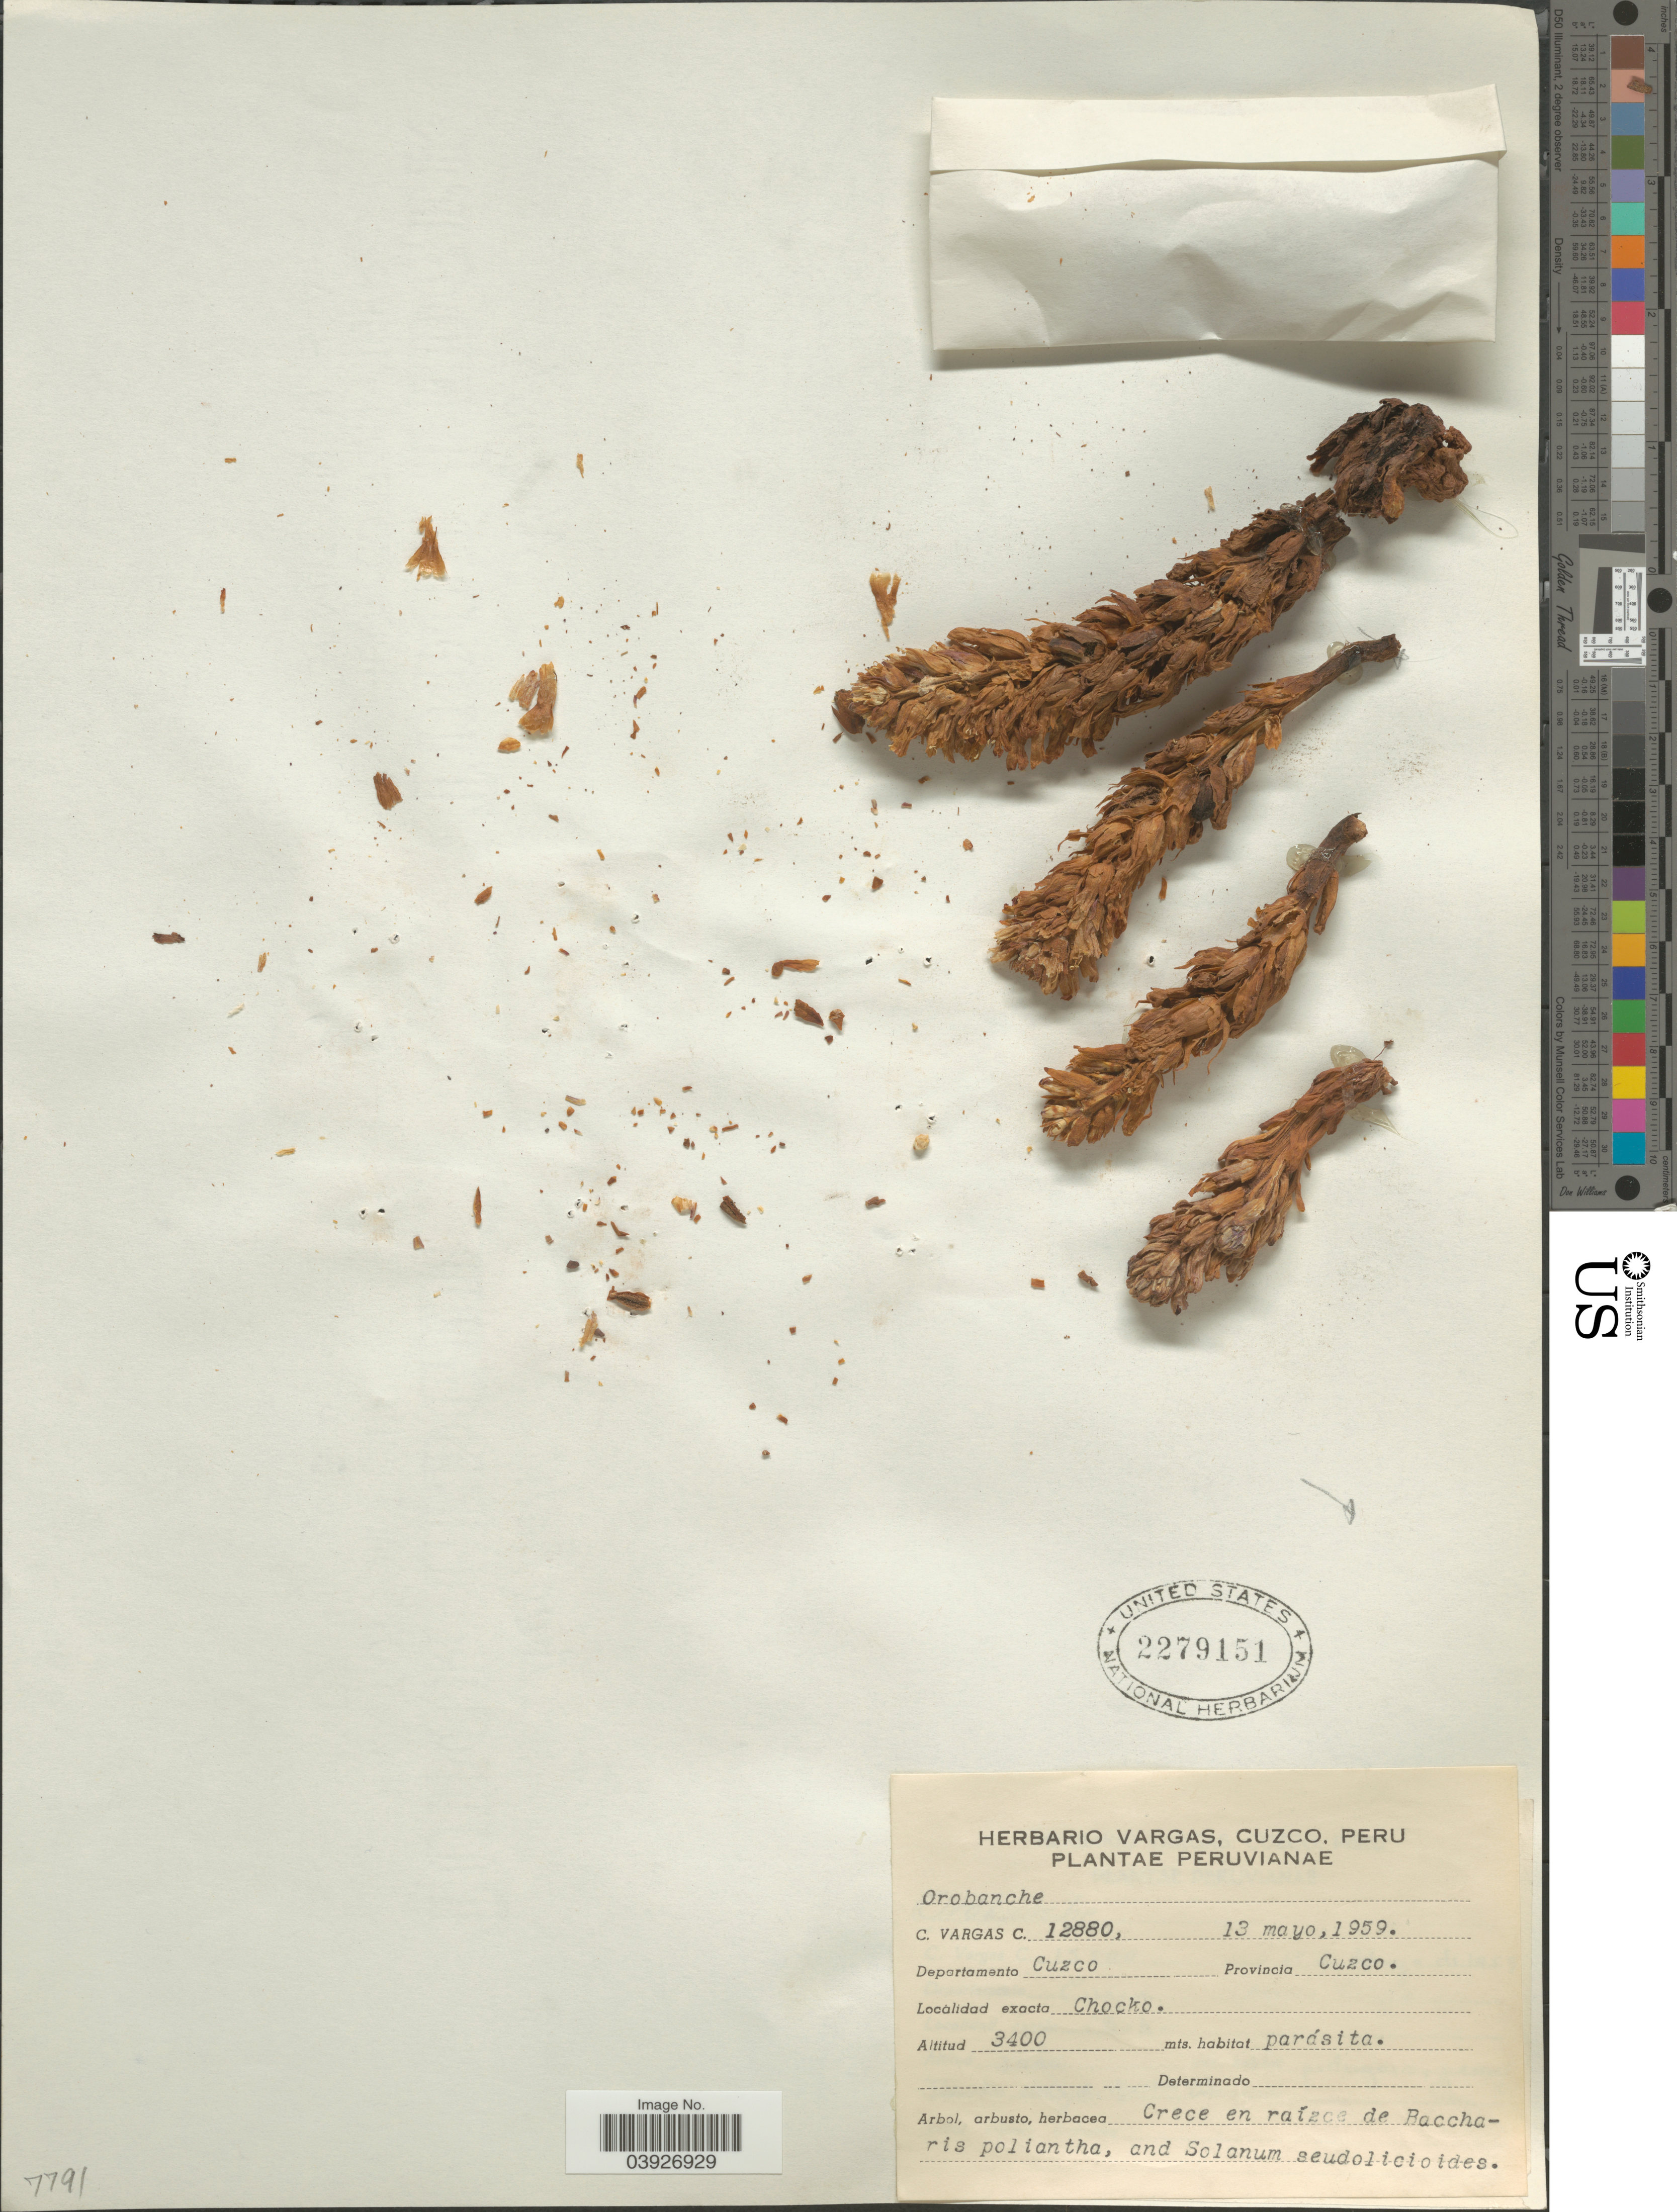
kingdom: Plantae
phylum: Tracheophyta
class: Magnoliopsida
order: Lamiales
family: Orobanchaceae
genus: Orobanche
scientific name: Orobanche sp.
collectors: C. Vargas Calderón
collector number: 12880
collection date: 1959-05-13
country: Peru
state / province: Cusco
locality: Departamento Cuzco. Chocko.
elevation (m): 3400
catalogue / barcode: US 2279151